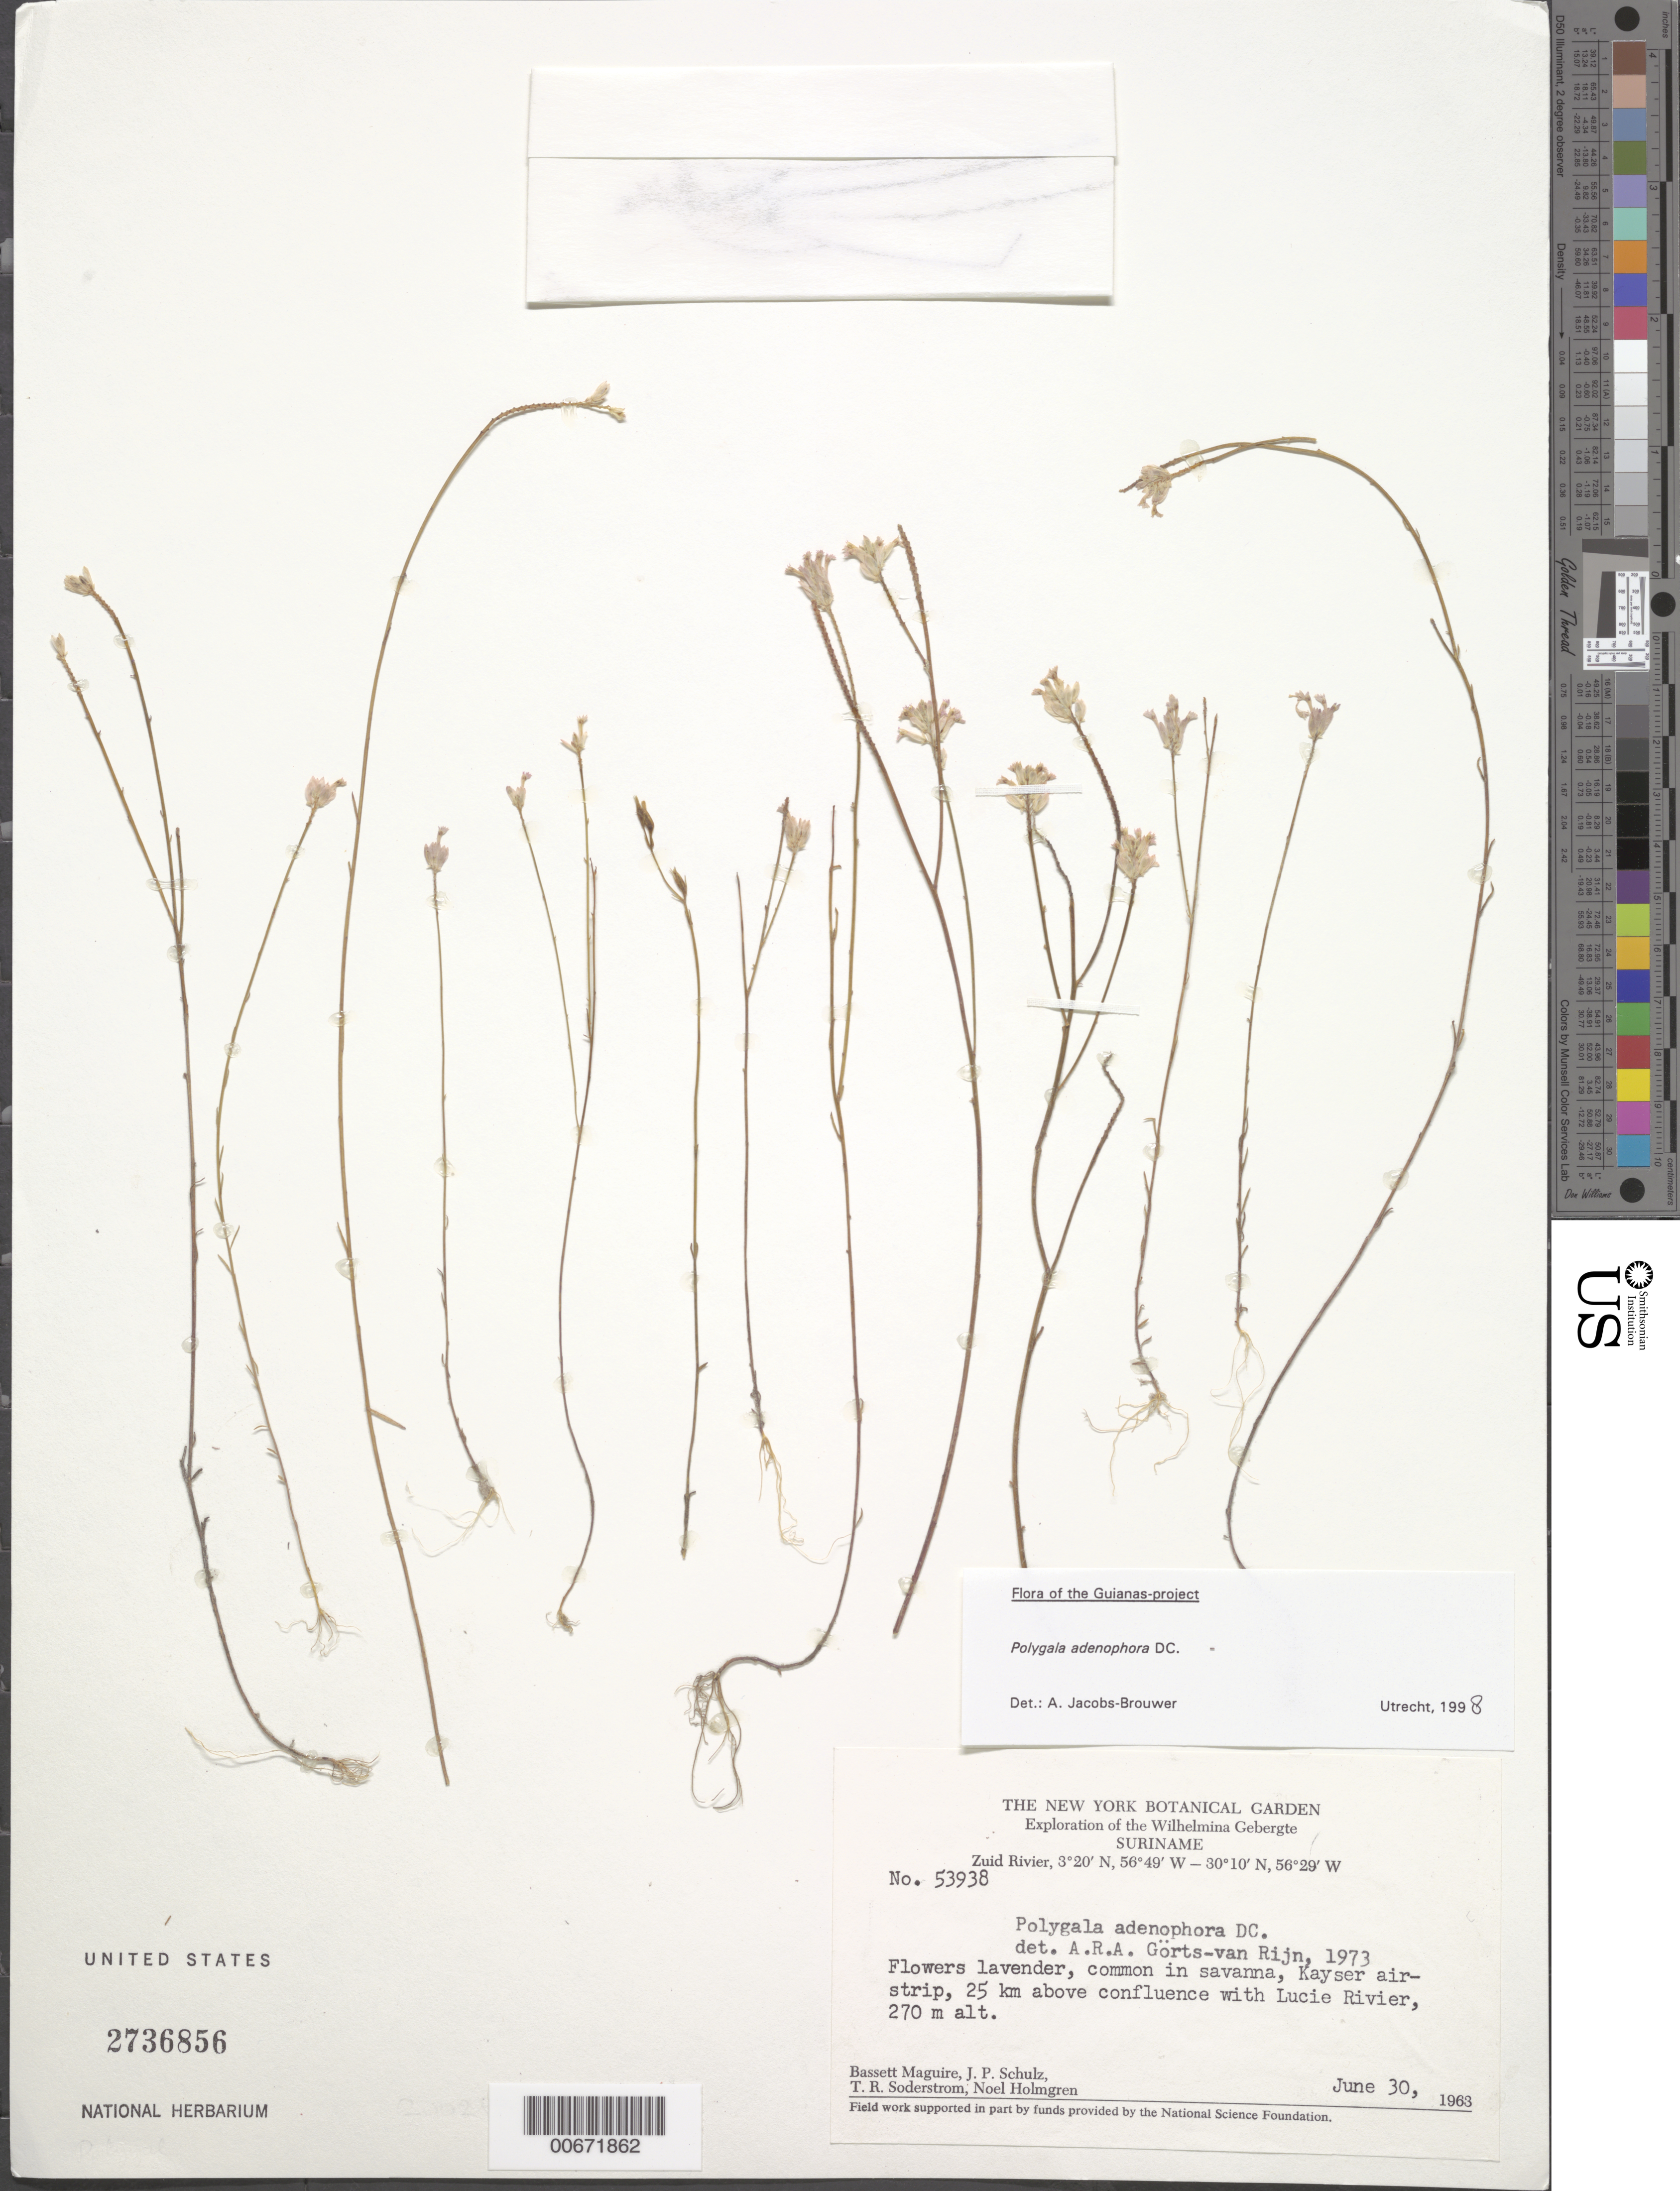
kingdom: Plantae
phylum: Tracheophyta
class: Magnoliopsida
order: Fabales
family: Polygalaceae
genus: Polygala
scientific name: Polygala adenophora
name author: DC.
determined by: Jacobs-Brouwer, A.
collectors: B. Maguire, J. P. Schulz, T. R. Soderstrom & N. H. Holmgren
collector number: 53938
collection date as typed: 30-Jun-63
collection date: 1963-06-30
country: Suriname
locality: Kayser Airstrip, Zuid R., 45 km above confl. with Lucie R., Wilhelmina Gebergte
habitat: Savanna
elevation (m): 270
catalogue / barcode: US 2736856